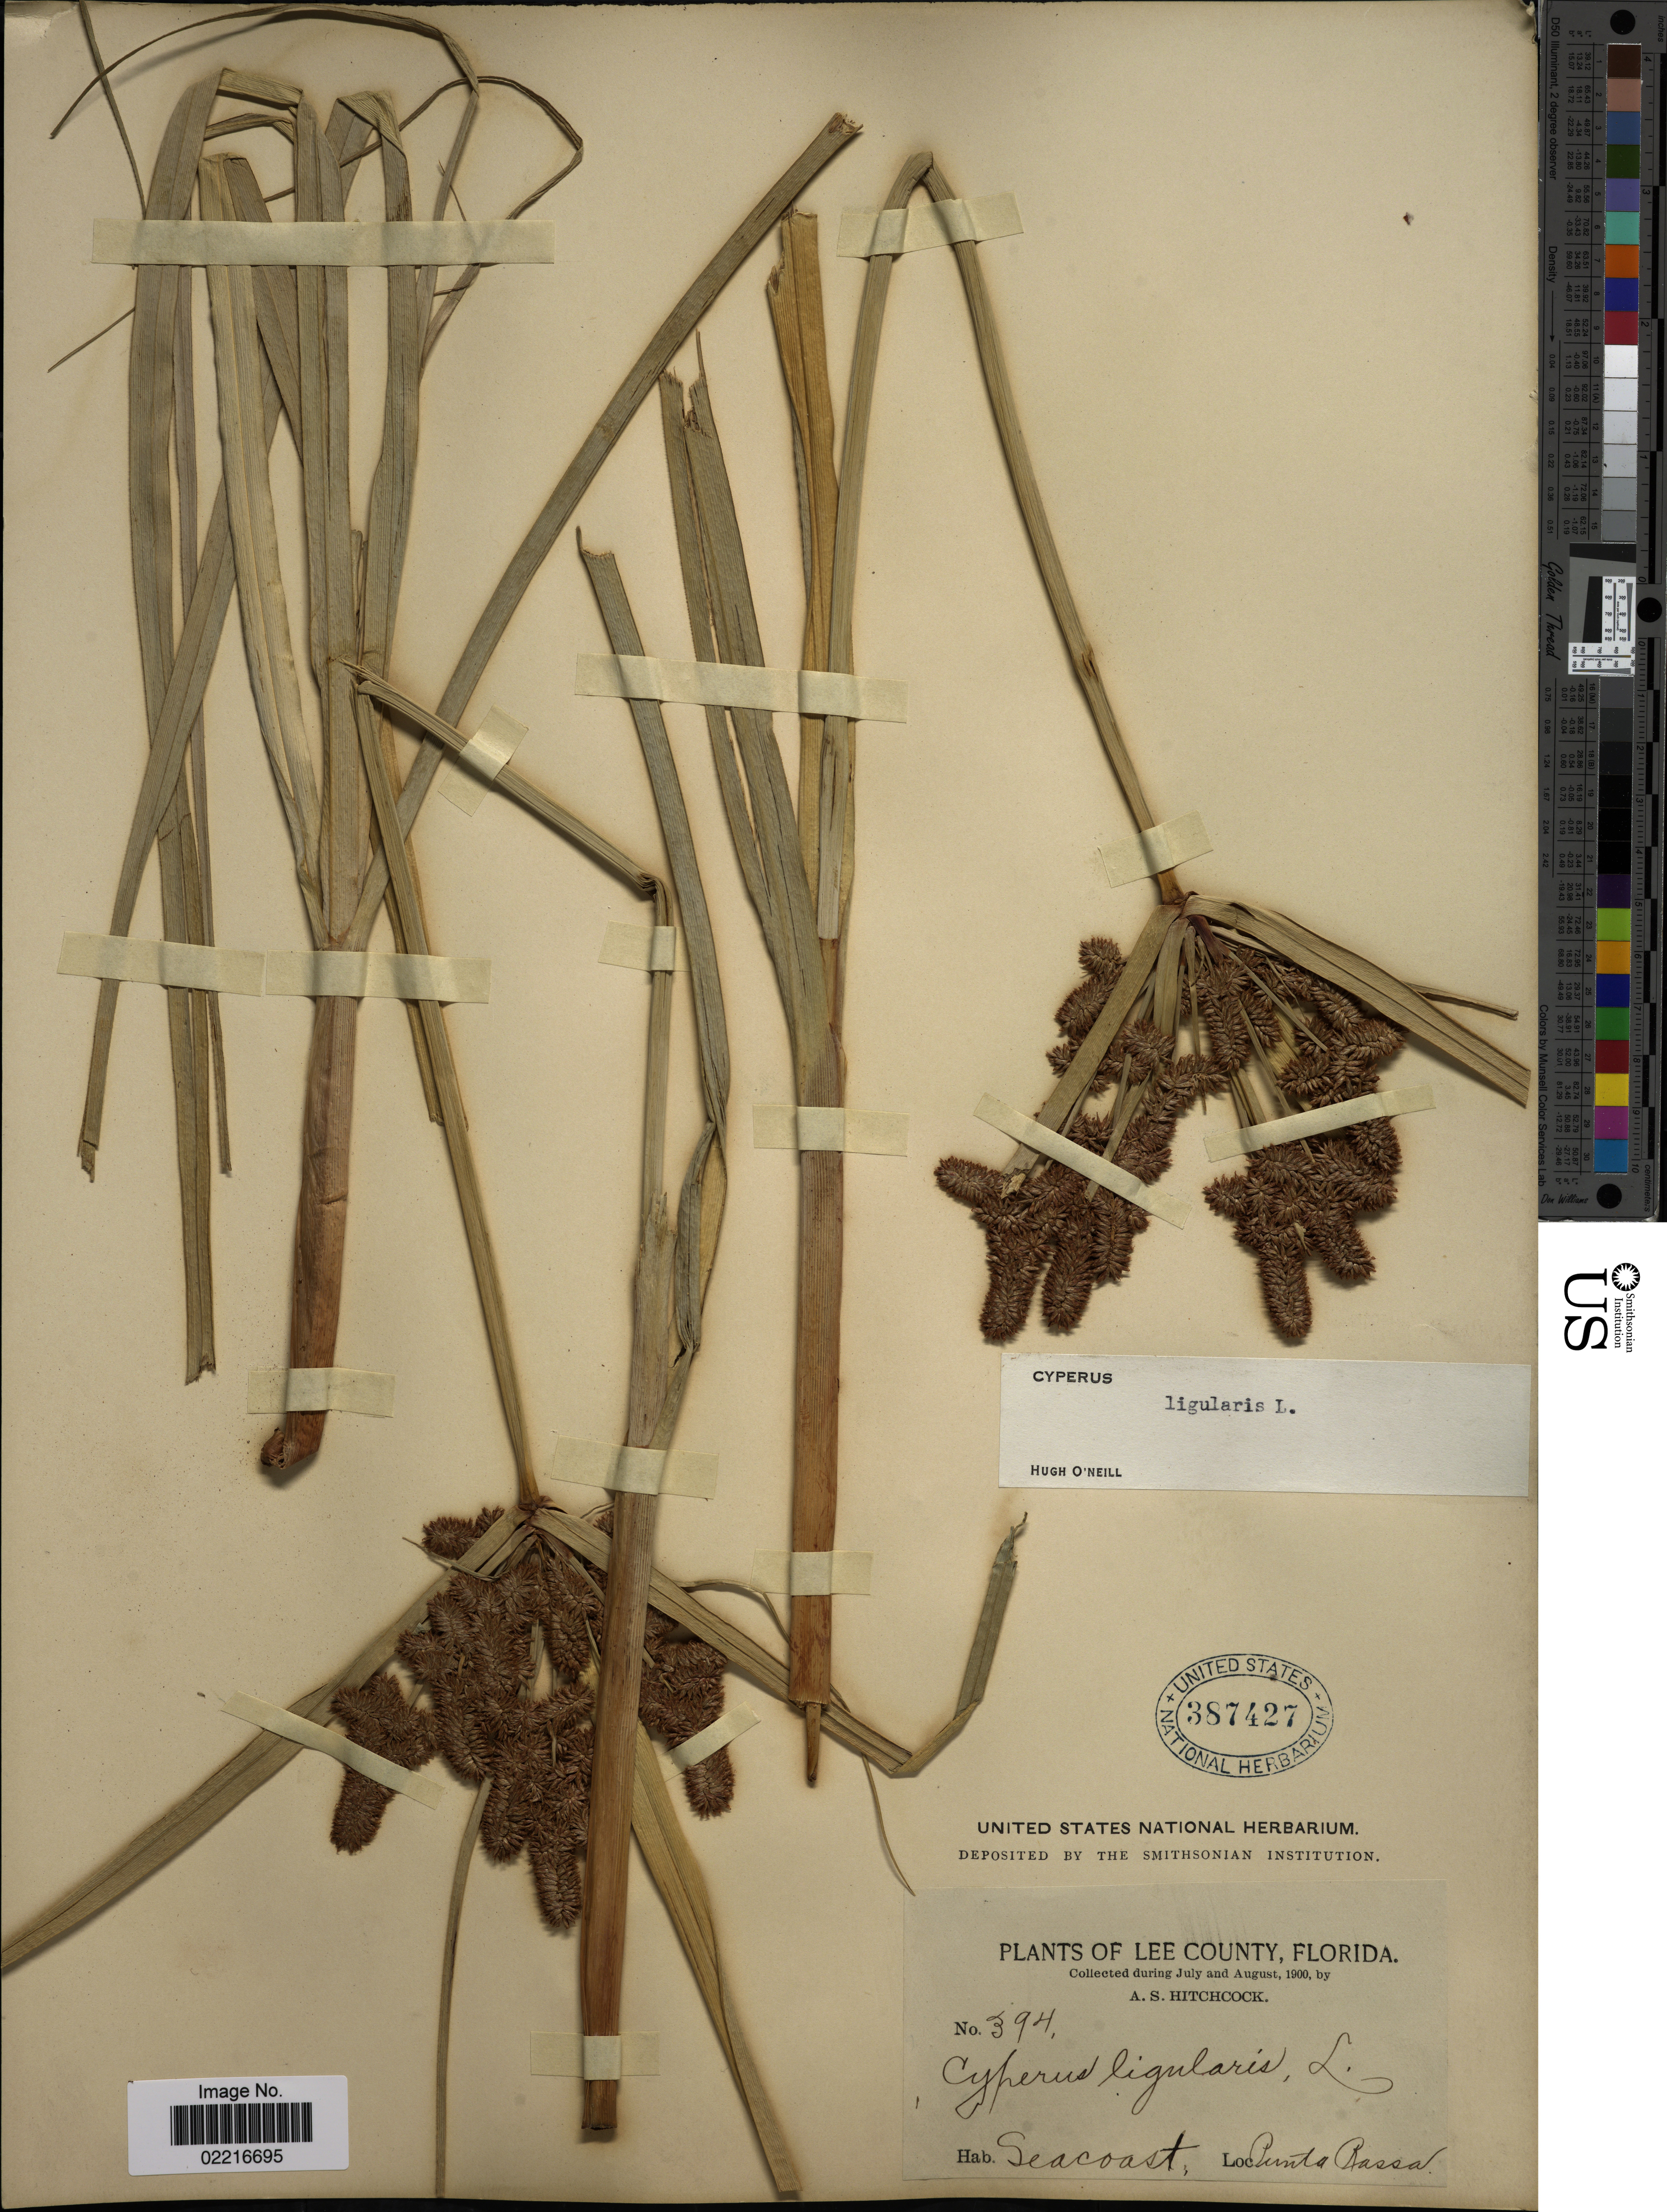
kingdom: Plantae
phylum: Tracheophyta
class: Liliopsida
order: Poales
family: Cyperaceae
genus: Cyperus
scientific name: Cyperus ligularis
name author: L.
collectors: A. S. Hitchcock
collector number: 394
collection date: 1900-07/1900-08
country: United States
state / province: Florida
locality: Lee County, Seacoast, Punta Rassa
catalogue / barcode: US 387427